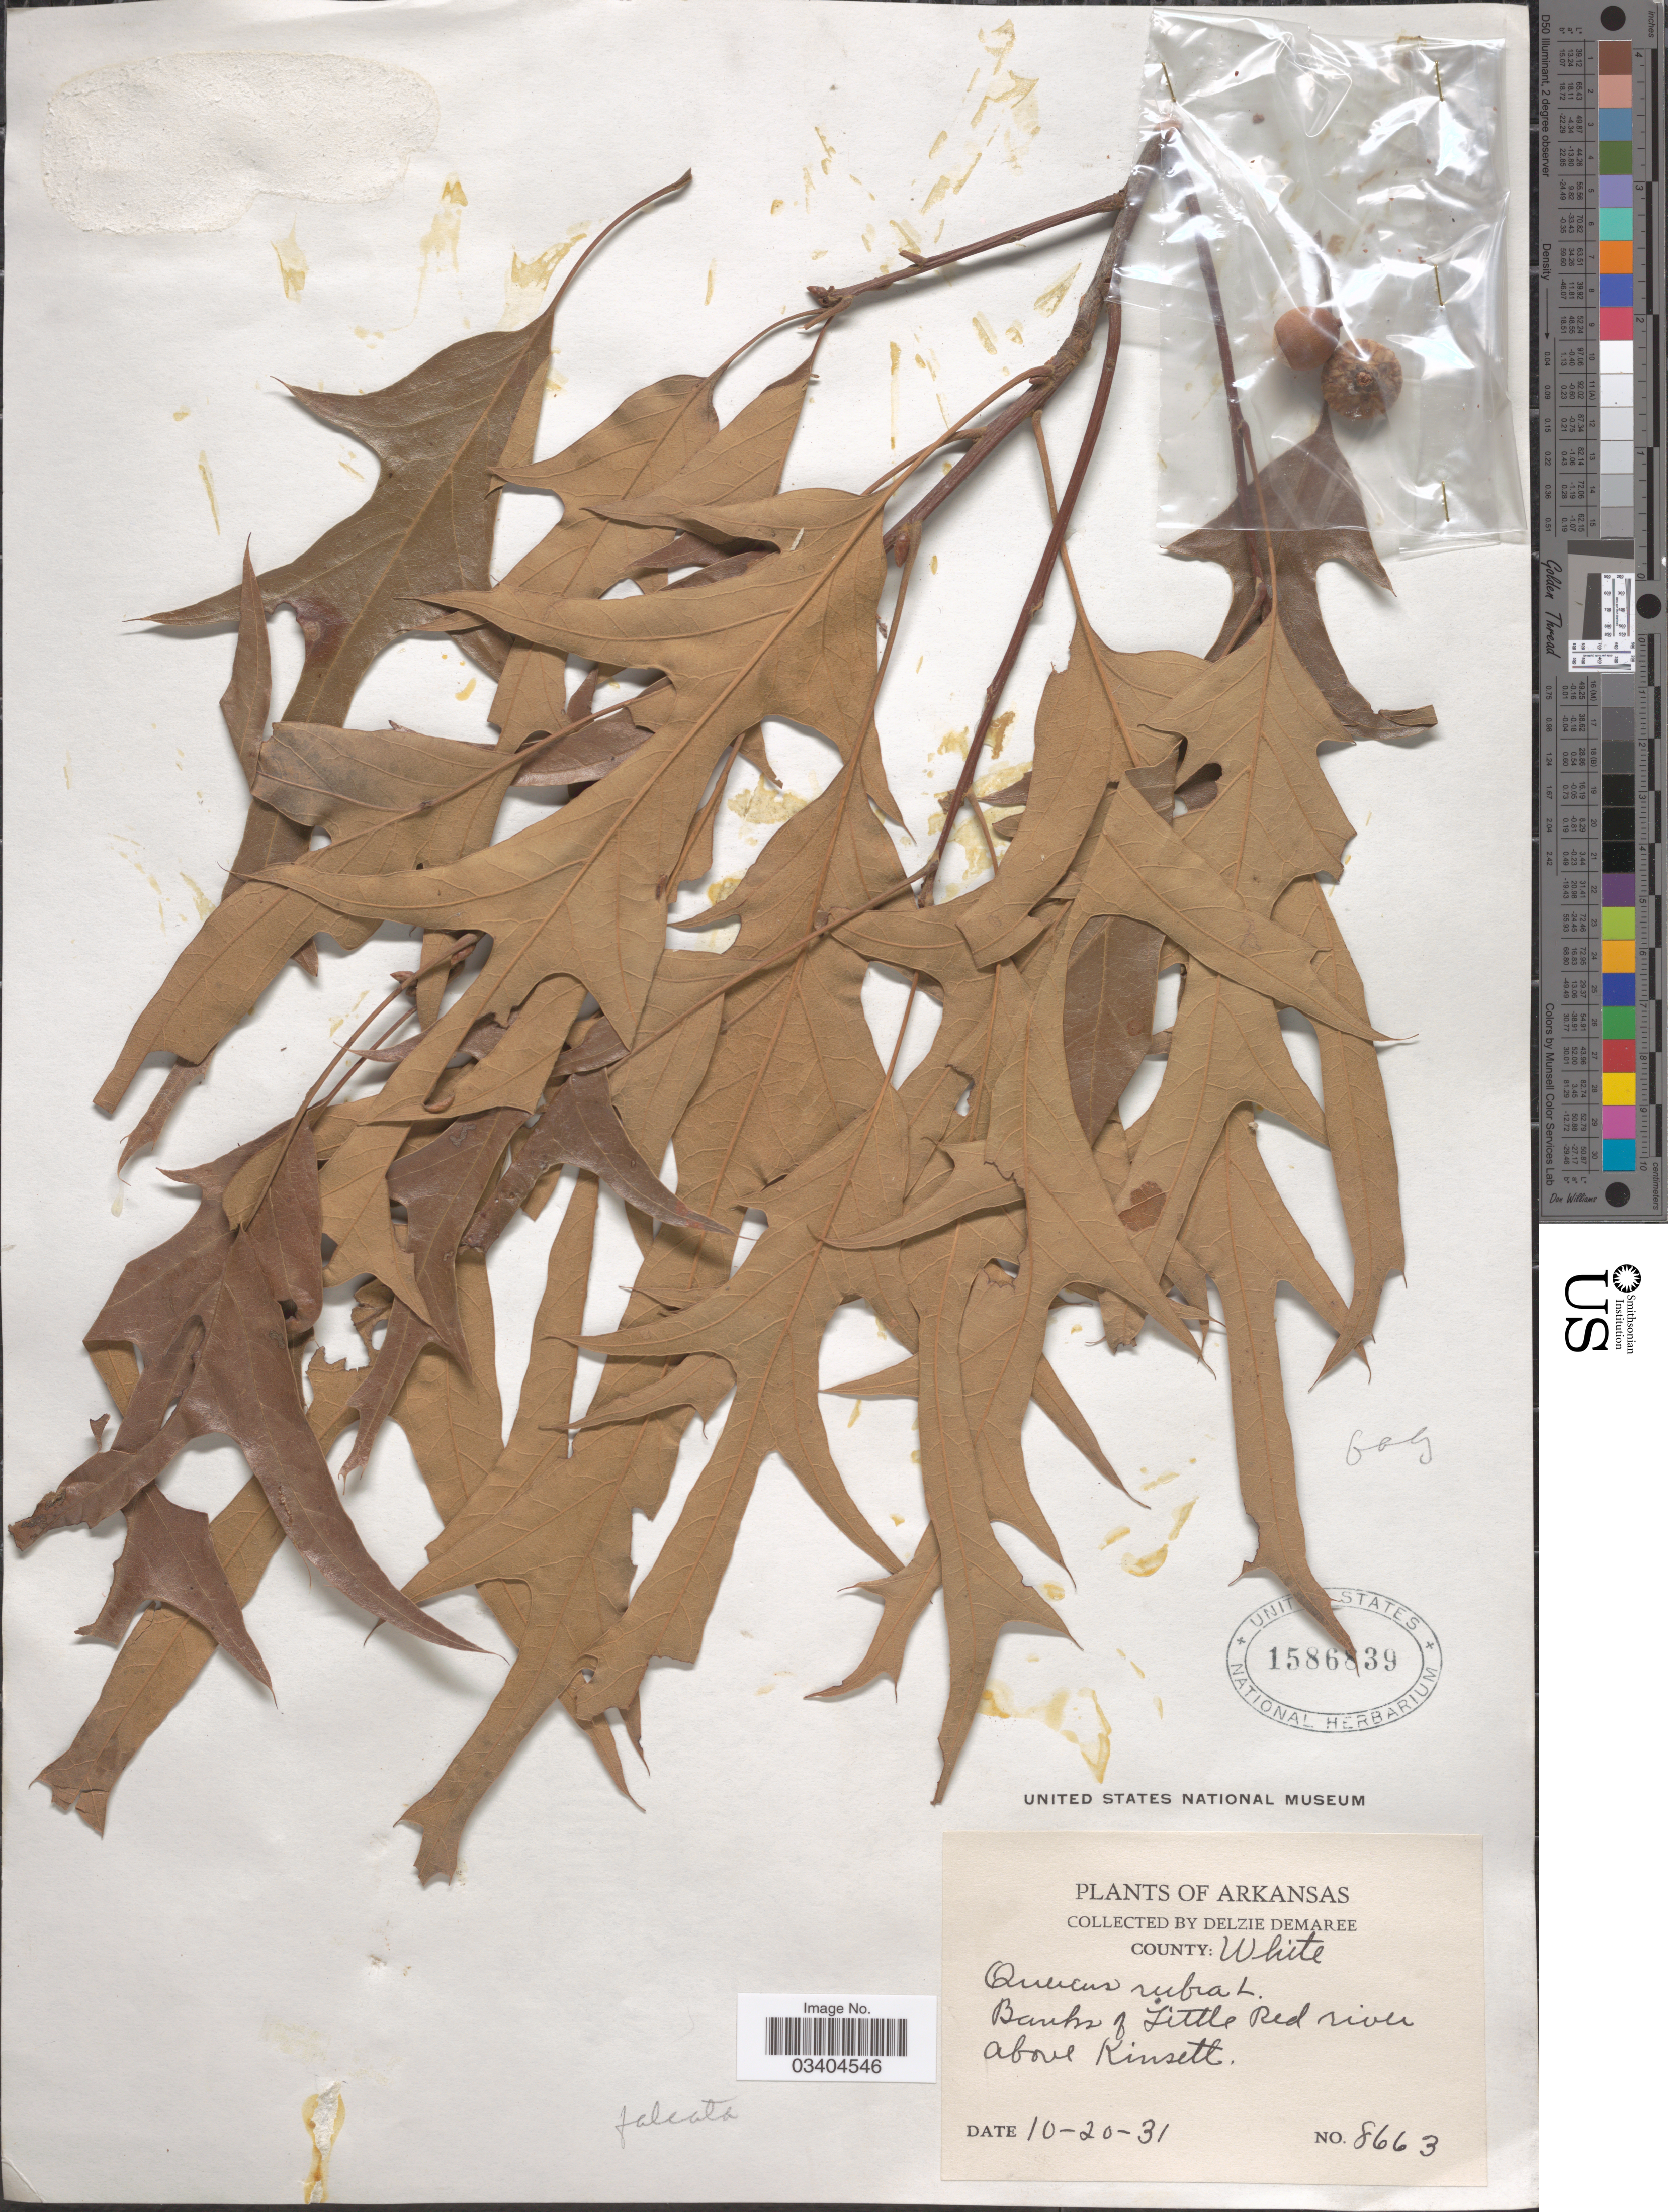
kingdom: Plantae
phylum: Tracheophyta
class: Magnoliopsida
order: Fagales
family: Fagaceae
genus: Quercus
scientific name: Quercus falcata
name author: Michx.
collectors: D. Demaree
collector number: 8663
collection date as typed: Transcribed d/m/y: 20/10/31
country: United States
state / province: Arkansas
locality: County: White. Banks of Little Red river above Kinsett.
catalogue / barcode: US 1586839